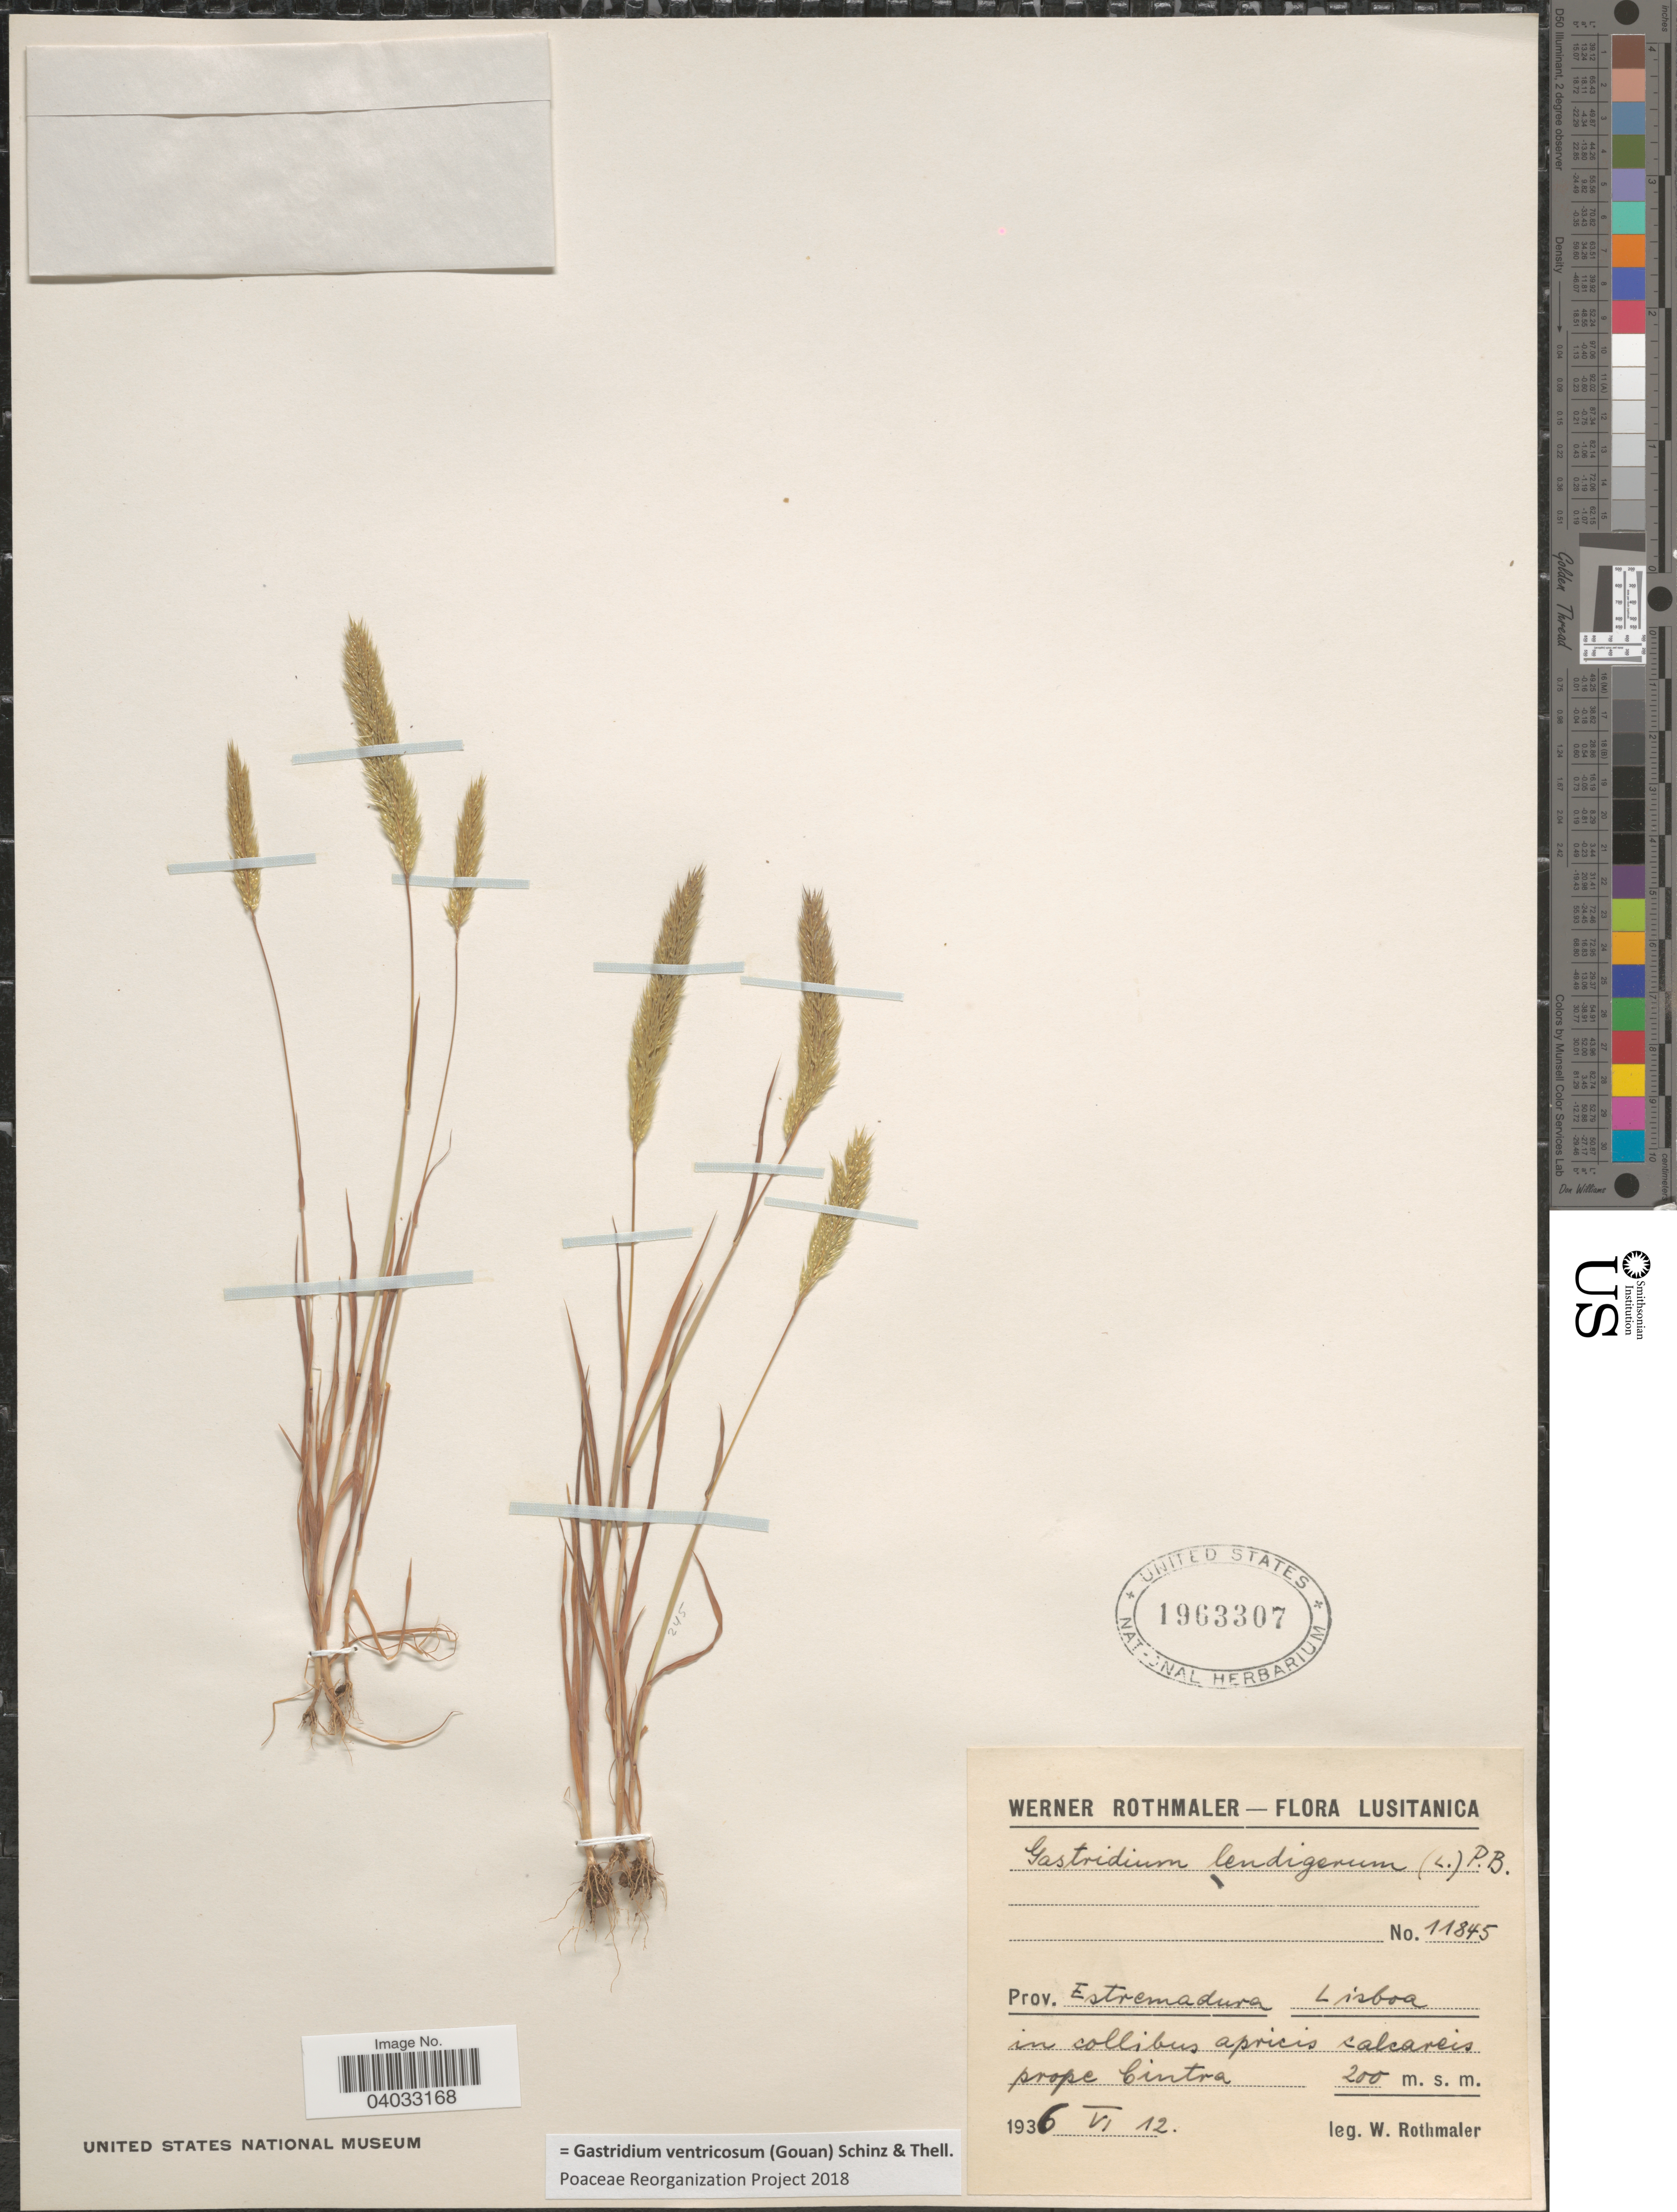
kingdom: Plantae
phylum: Tracheophyta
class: Liliopsida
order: Poales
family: Poaceae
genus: Gastridium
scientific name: Gastridium ventricosum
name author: (Gouan) Schinz & Thell.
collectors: W. Rothmaler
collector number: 11845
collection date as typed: Transcribed d/m/y: 6/6/12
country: Portugal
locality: Prov. Estremadura, Lisboa, in collibus apricis calcareis prope Cintra.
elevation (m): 200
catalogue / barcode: US 1963307